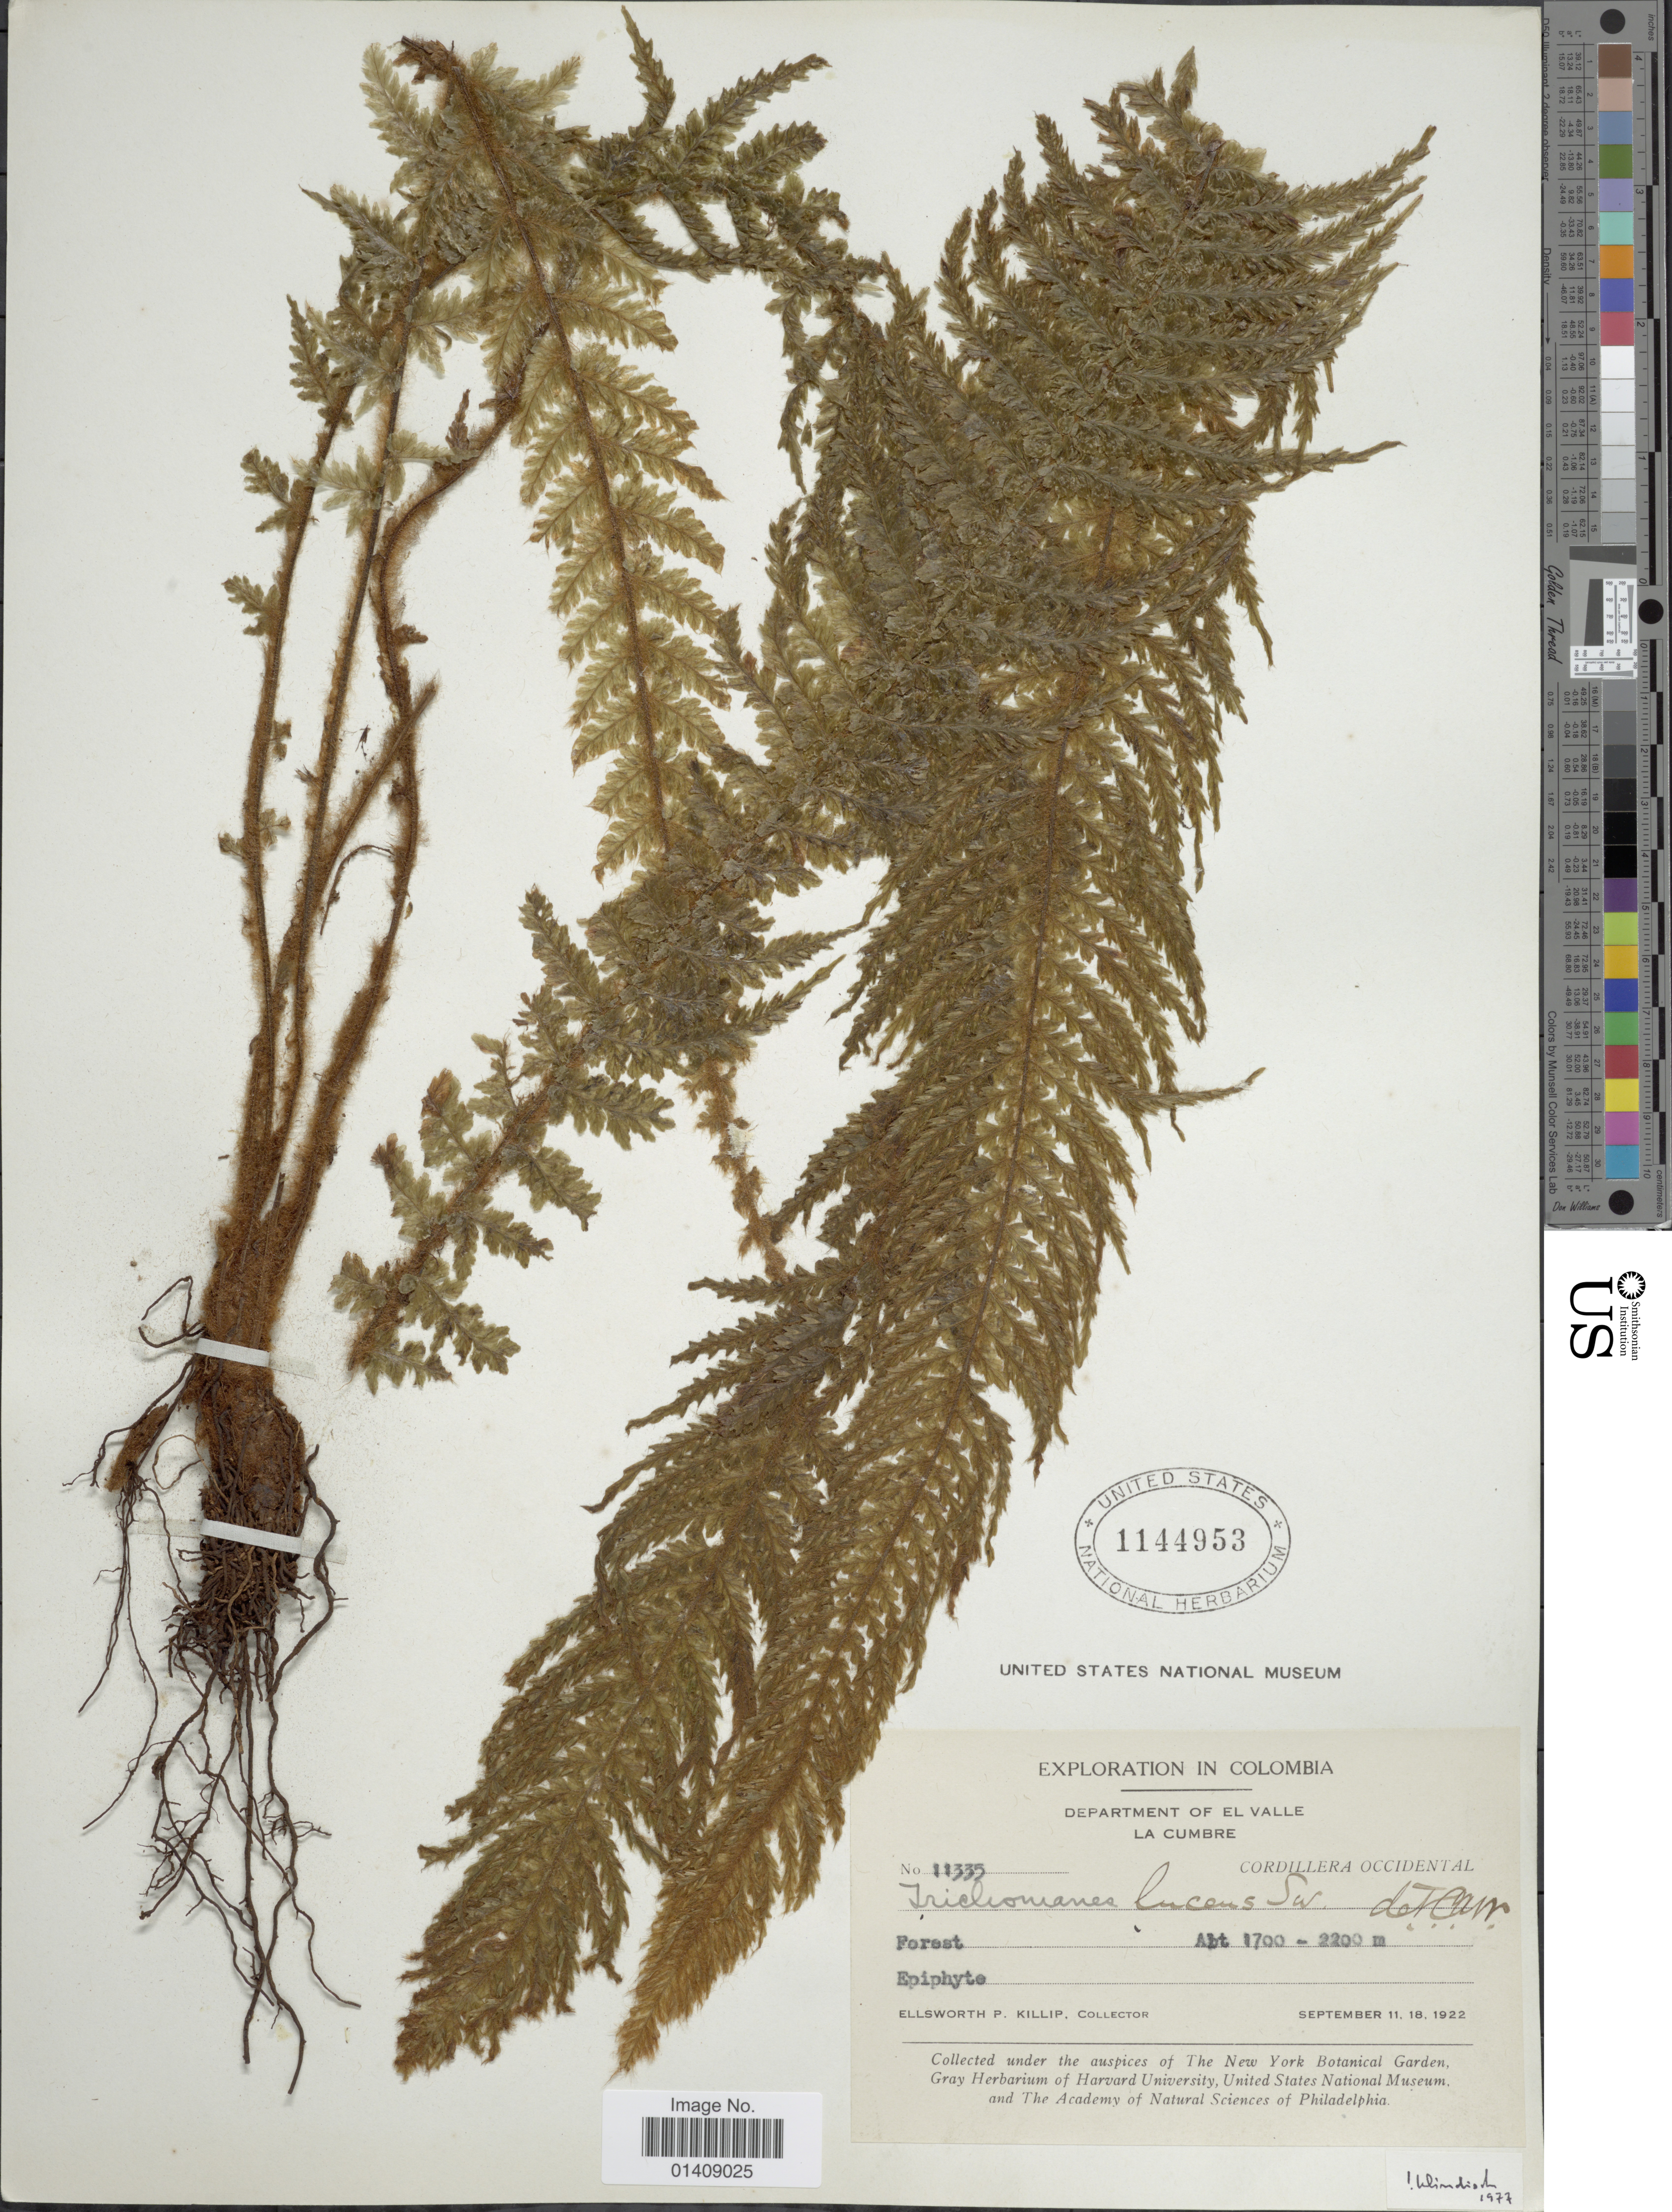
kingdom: Plantae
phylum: Tracheophyta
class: Polypodiopsida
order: Hymenophyllales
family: Hymenophyllaceae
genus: Trichomanes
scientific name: Trichomanes lucens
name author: Sw.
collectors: E. P. Killip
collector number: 11335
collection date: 1922-09-11/1922-09-18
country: Paraguay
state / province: Cordillera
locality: Colombia, El Valle, La Cumbre. Cordillera Occidental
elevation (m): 1700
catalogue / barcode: US 1144953